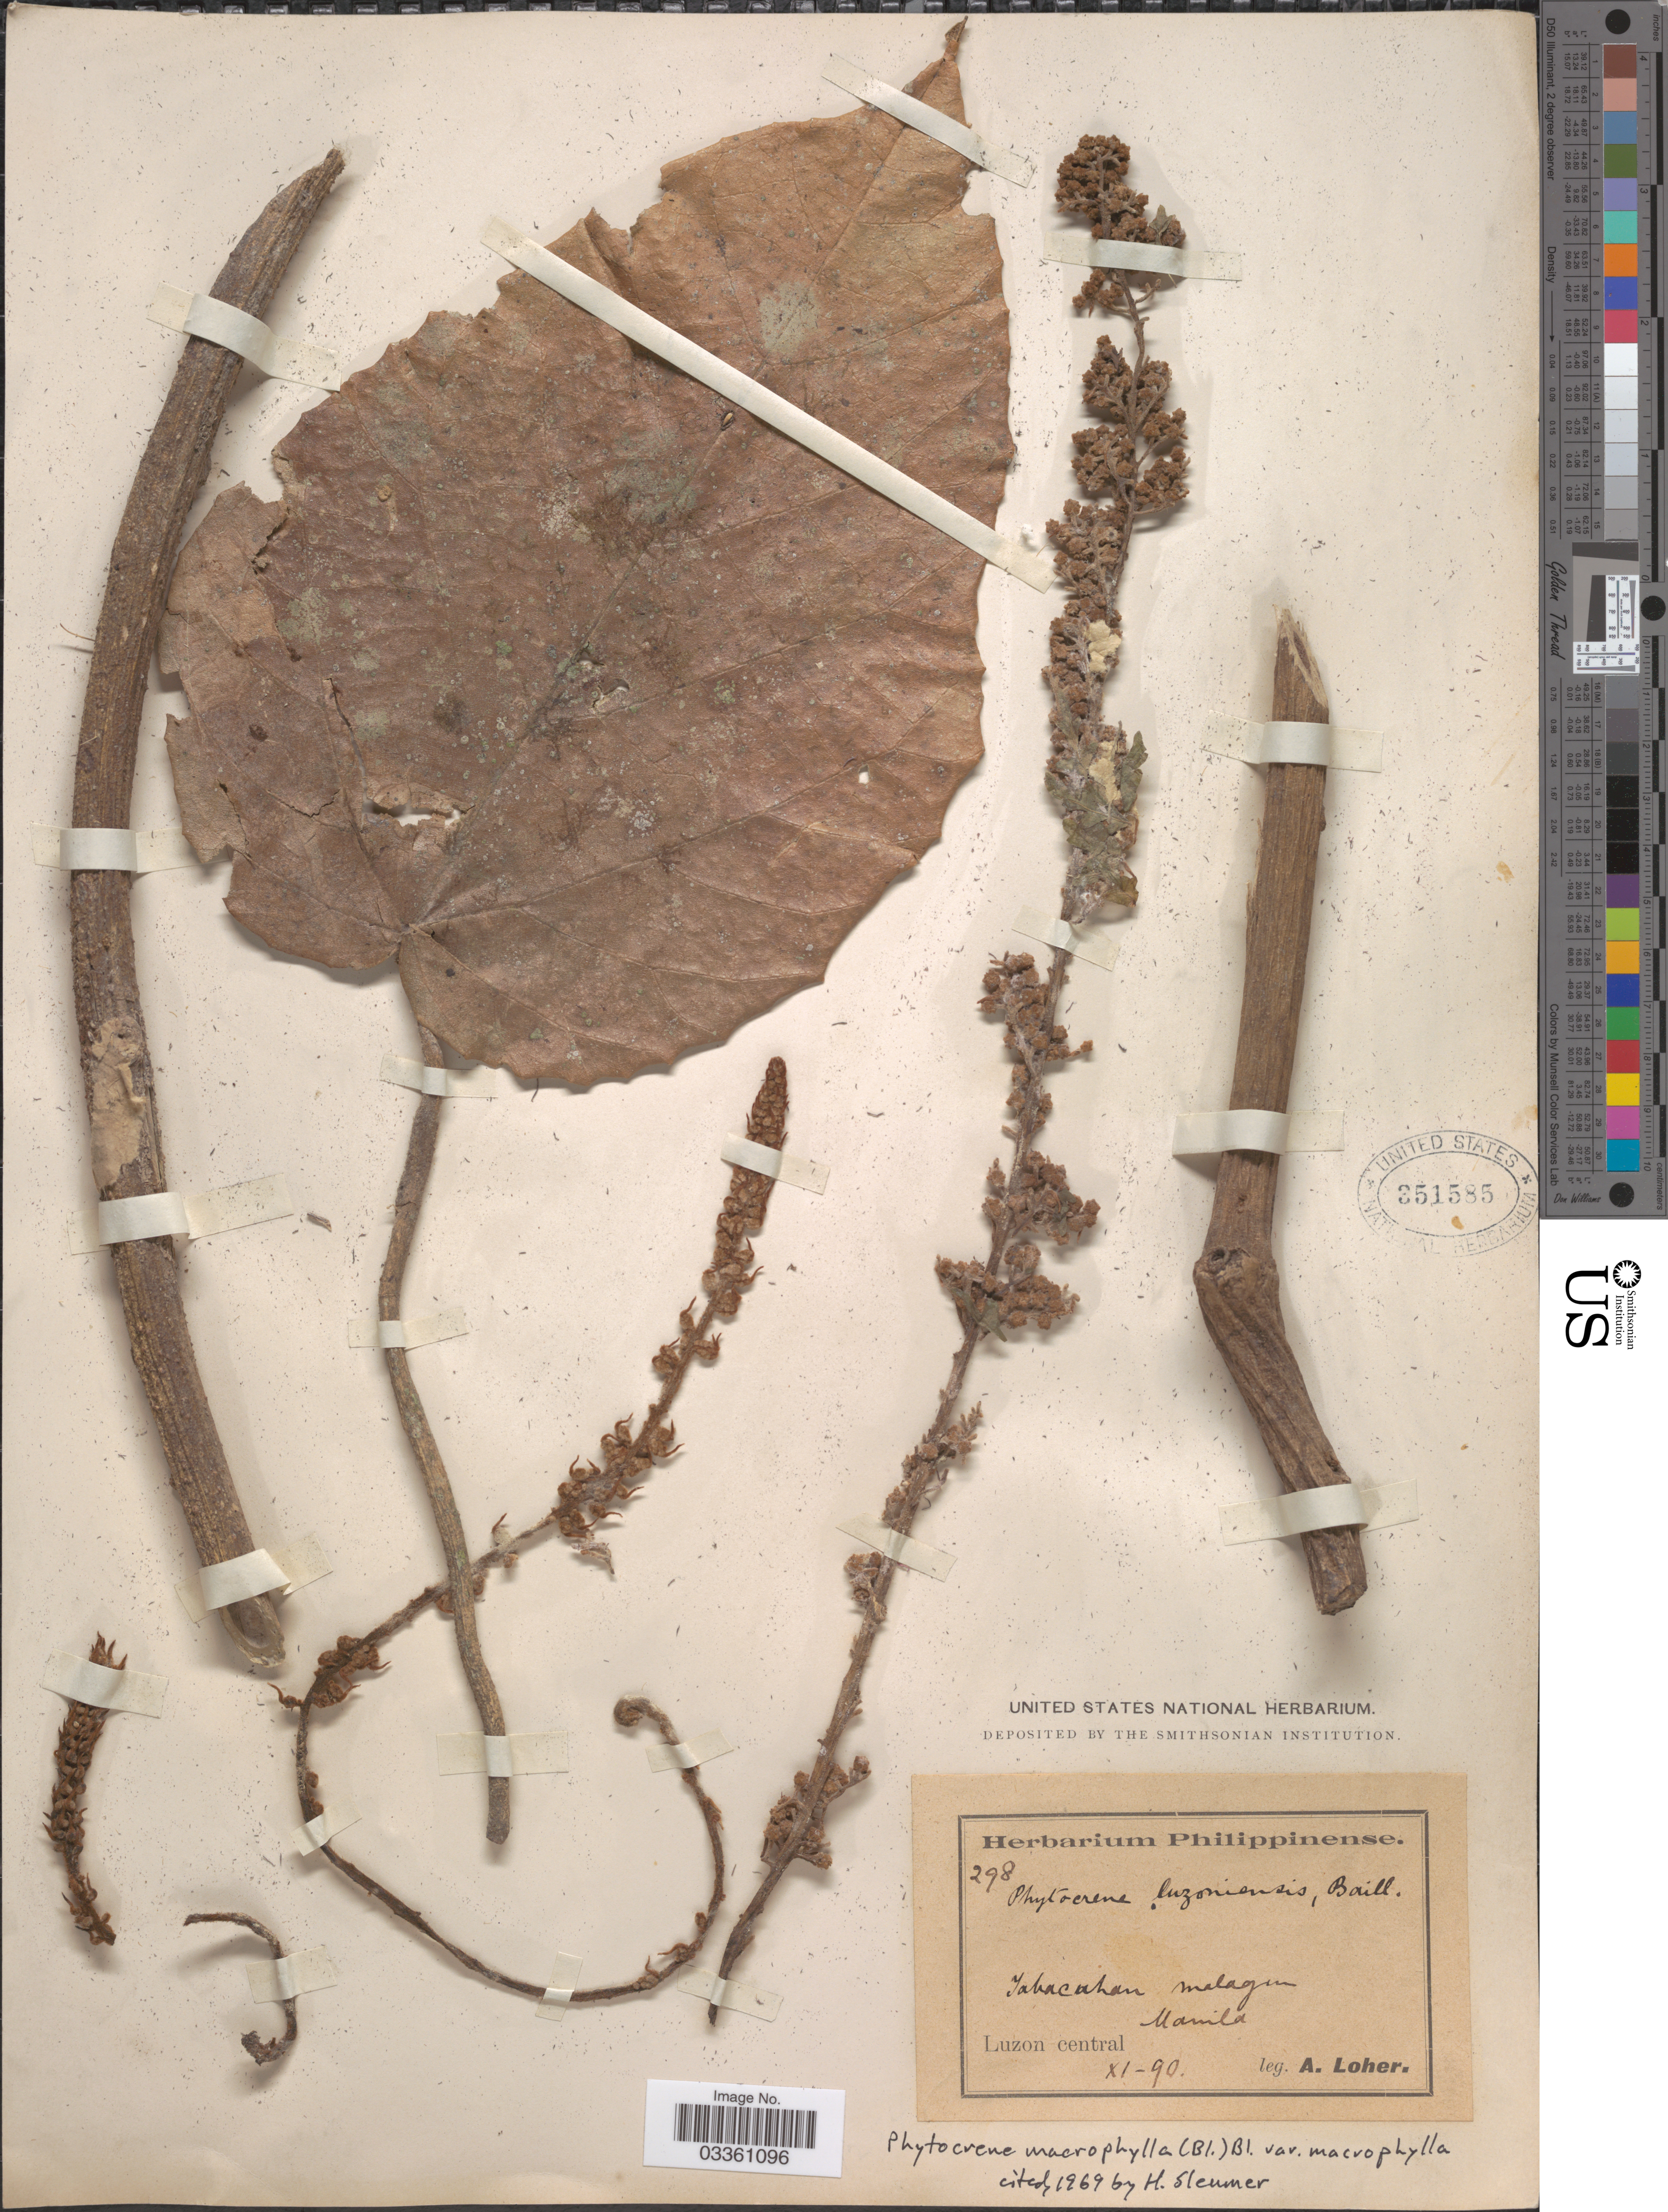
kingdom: Plantae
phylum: Tracheophyta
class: Magnoliopsida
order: Icacinales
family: Icacinaceae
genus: Phytocrene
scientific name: Phytocrene macrophylla var. macrophylla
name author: (Blume) Blume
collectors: A. Loher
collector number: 298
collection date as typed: Transcribed d/m/y: /11/90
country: Philippines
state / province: Central Luzon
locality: Tabacuhan malagui. Manila. Luzon central.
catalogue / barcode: US 351585